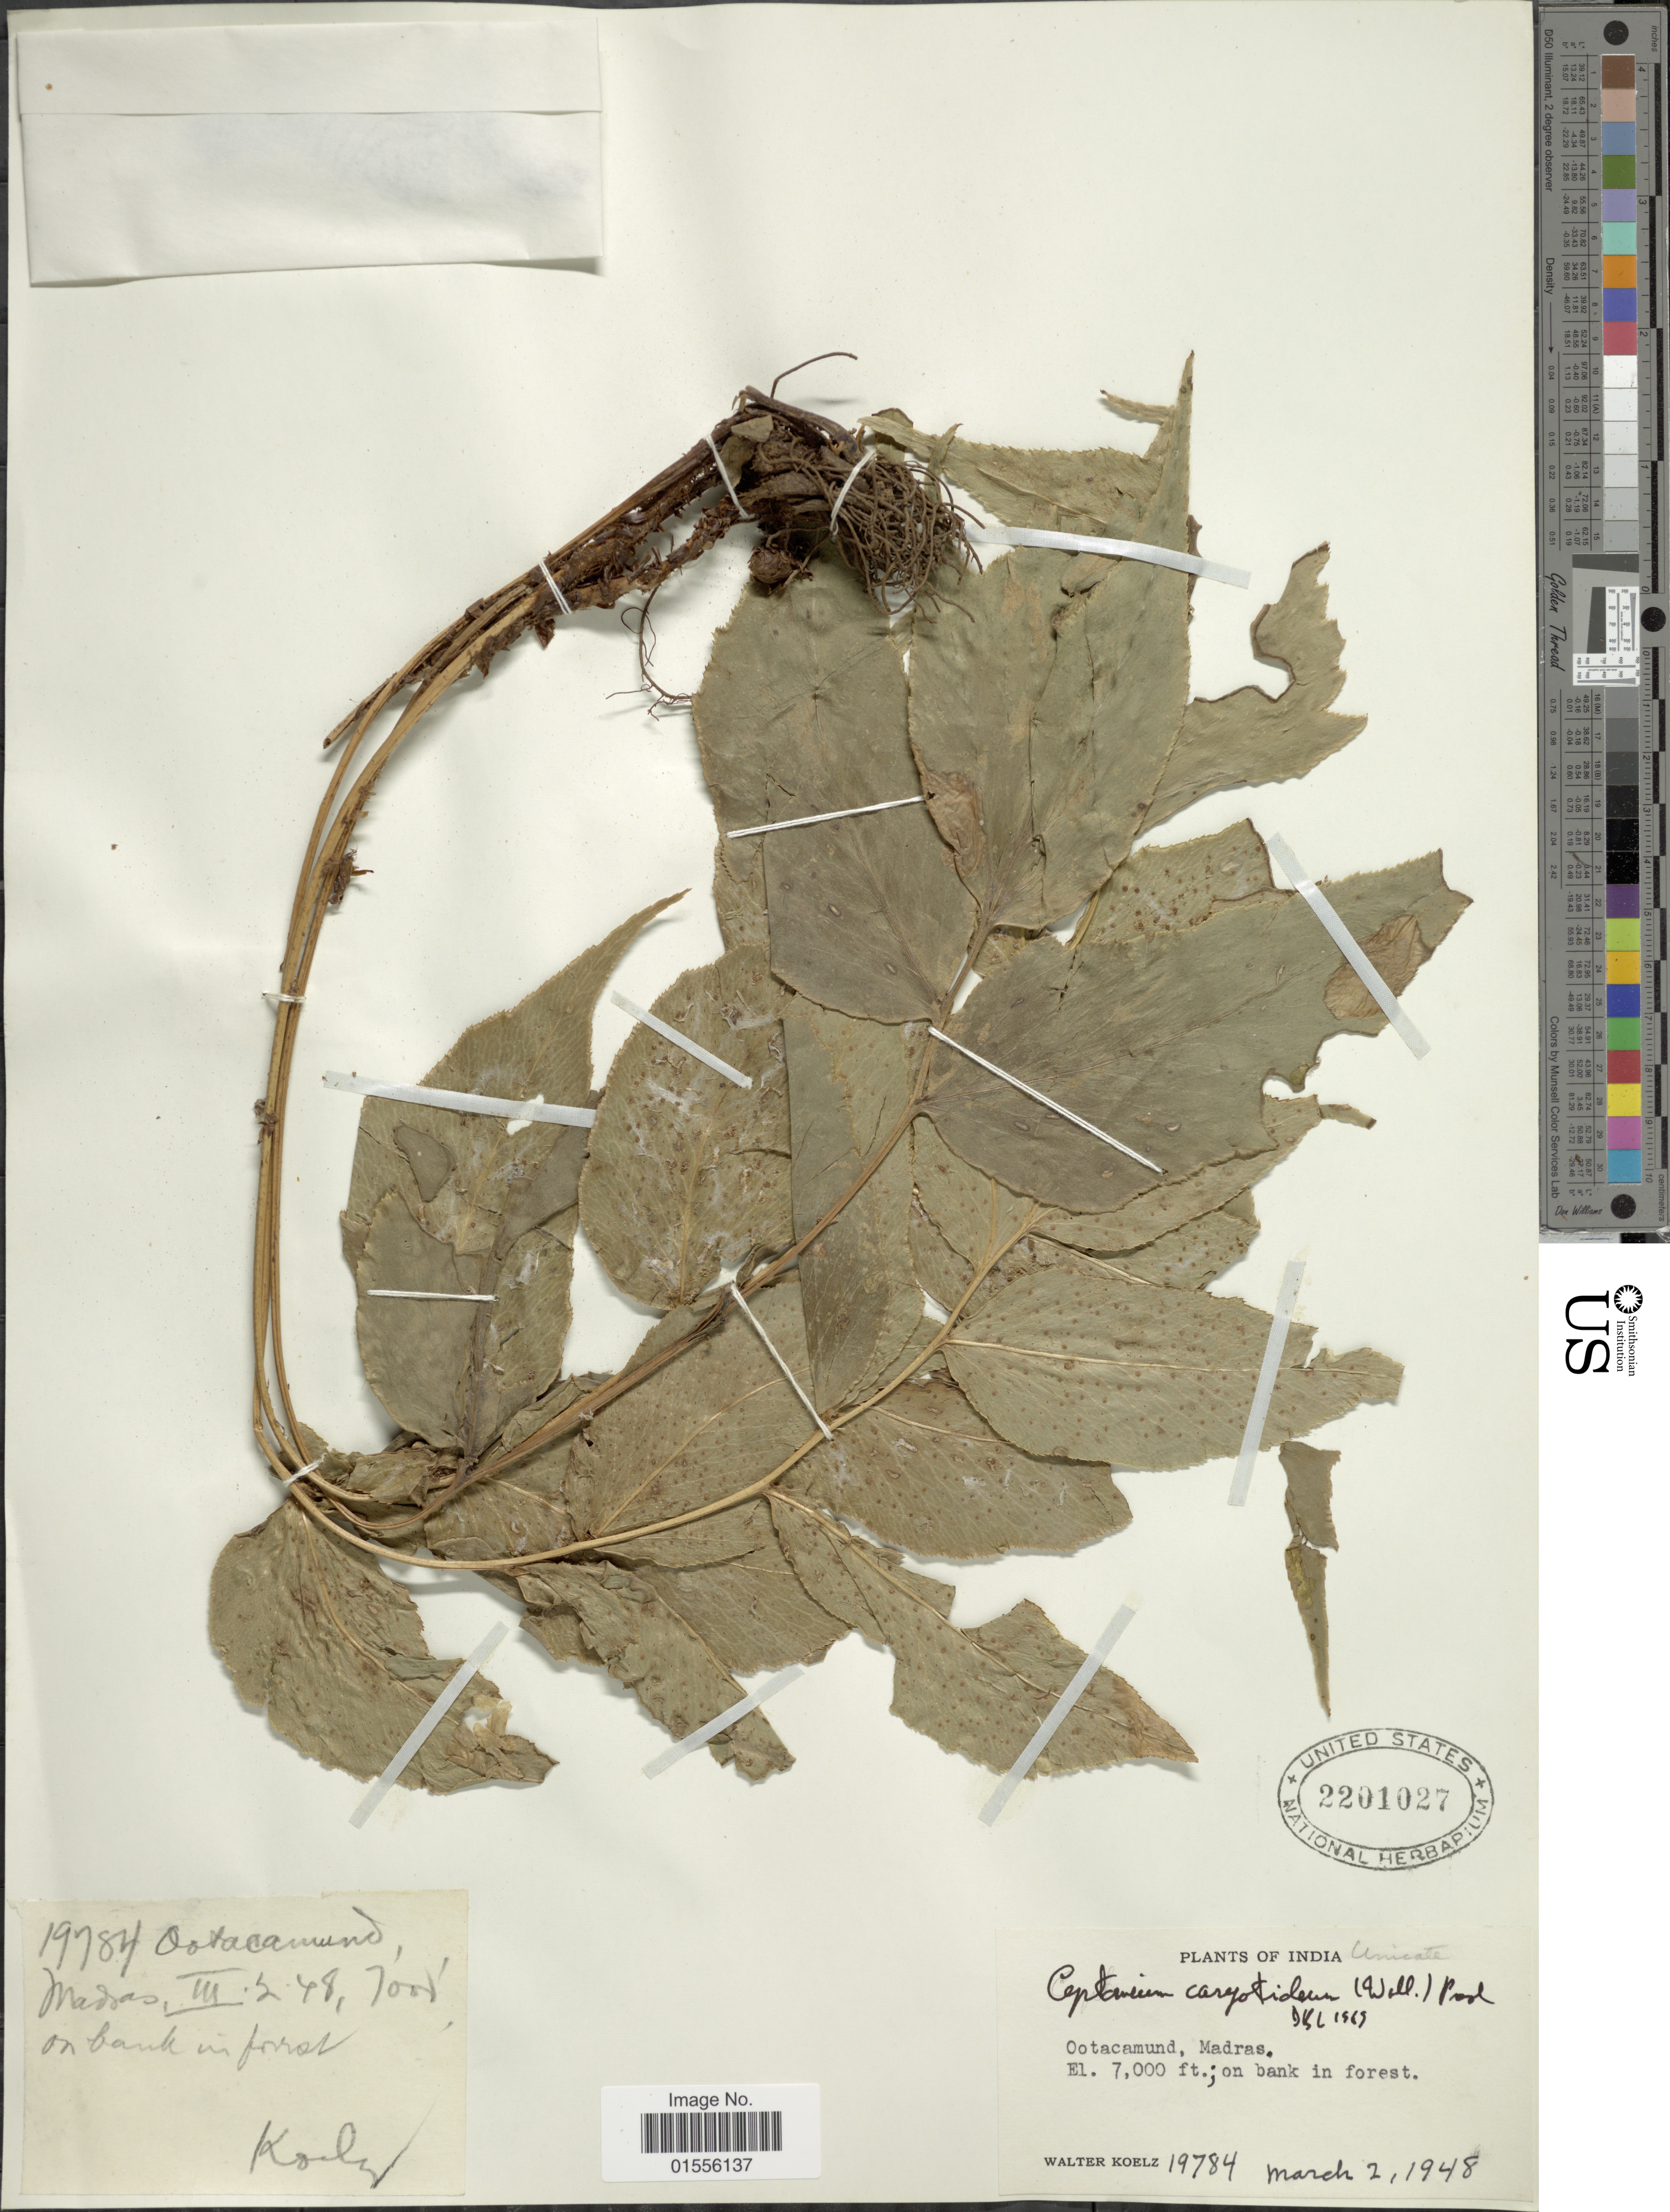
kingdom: Plantae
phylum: Tracheophyta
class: Polypodiopsida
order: Polypodiales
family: Dryopteridaceae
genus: Cyrtomium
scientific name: Cyrtomium caryotideum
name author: (Wall. ex Hook. & Grev.) C. Presl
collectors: W. N. Koelz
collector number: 19784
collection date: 1948-03-02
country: India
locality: Ootacamund, Madras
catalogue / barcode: US 2201027